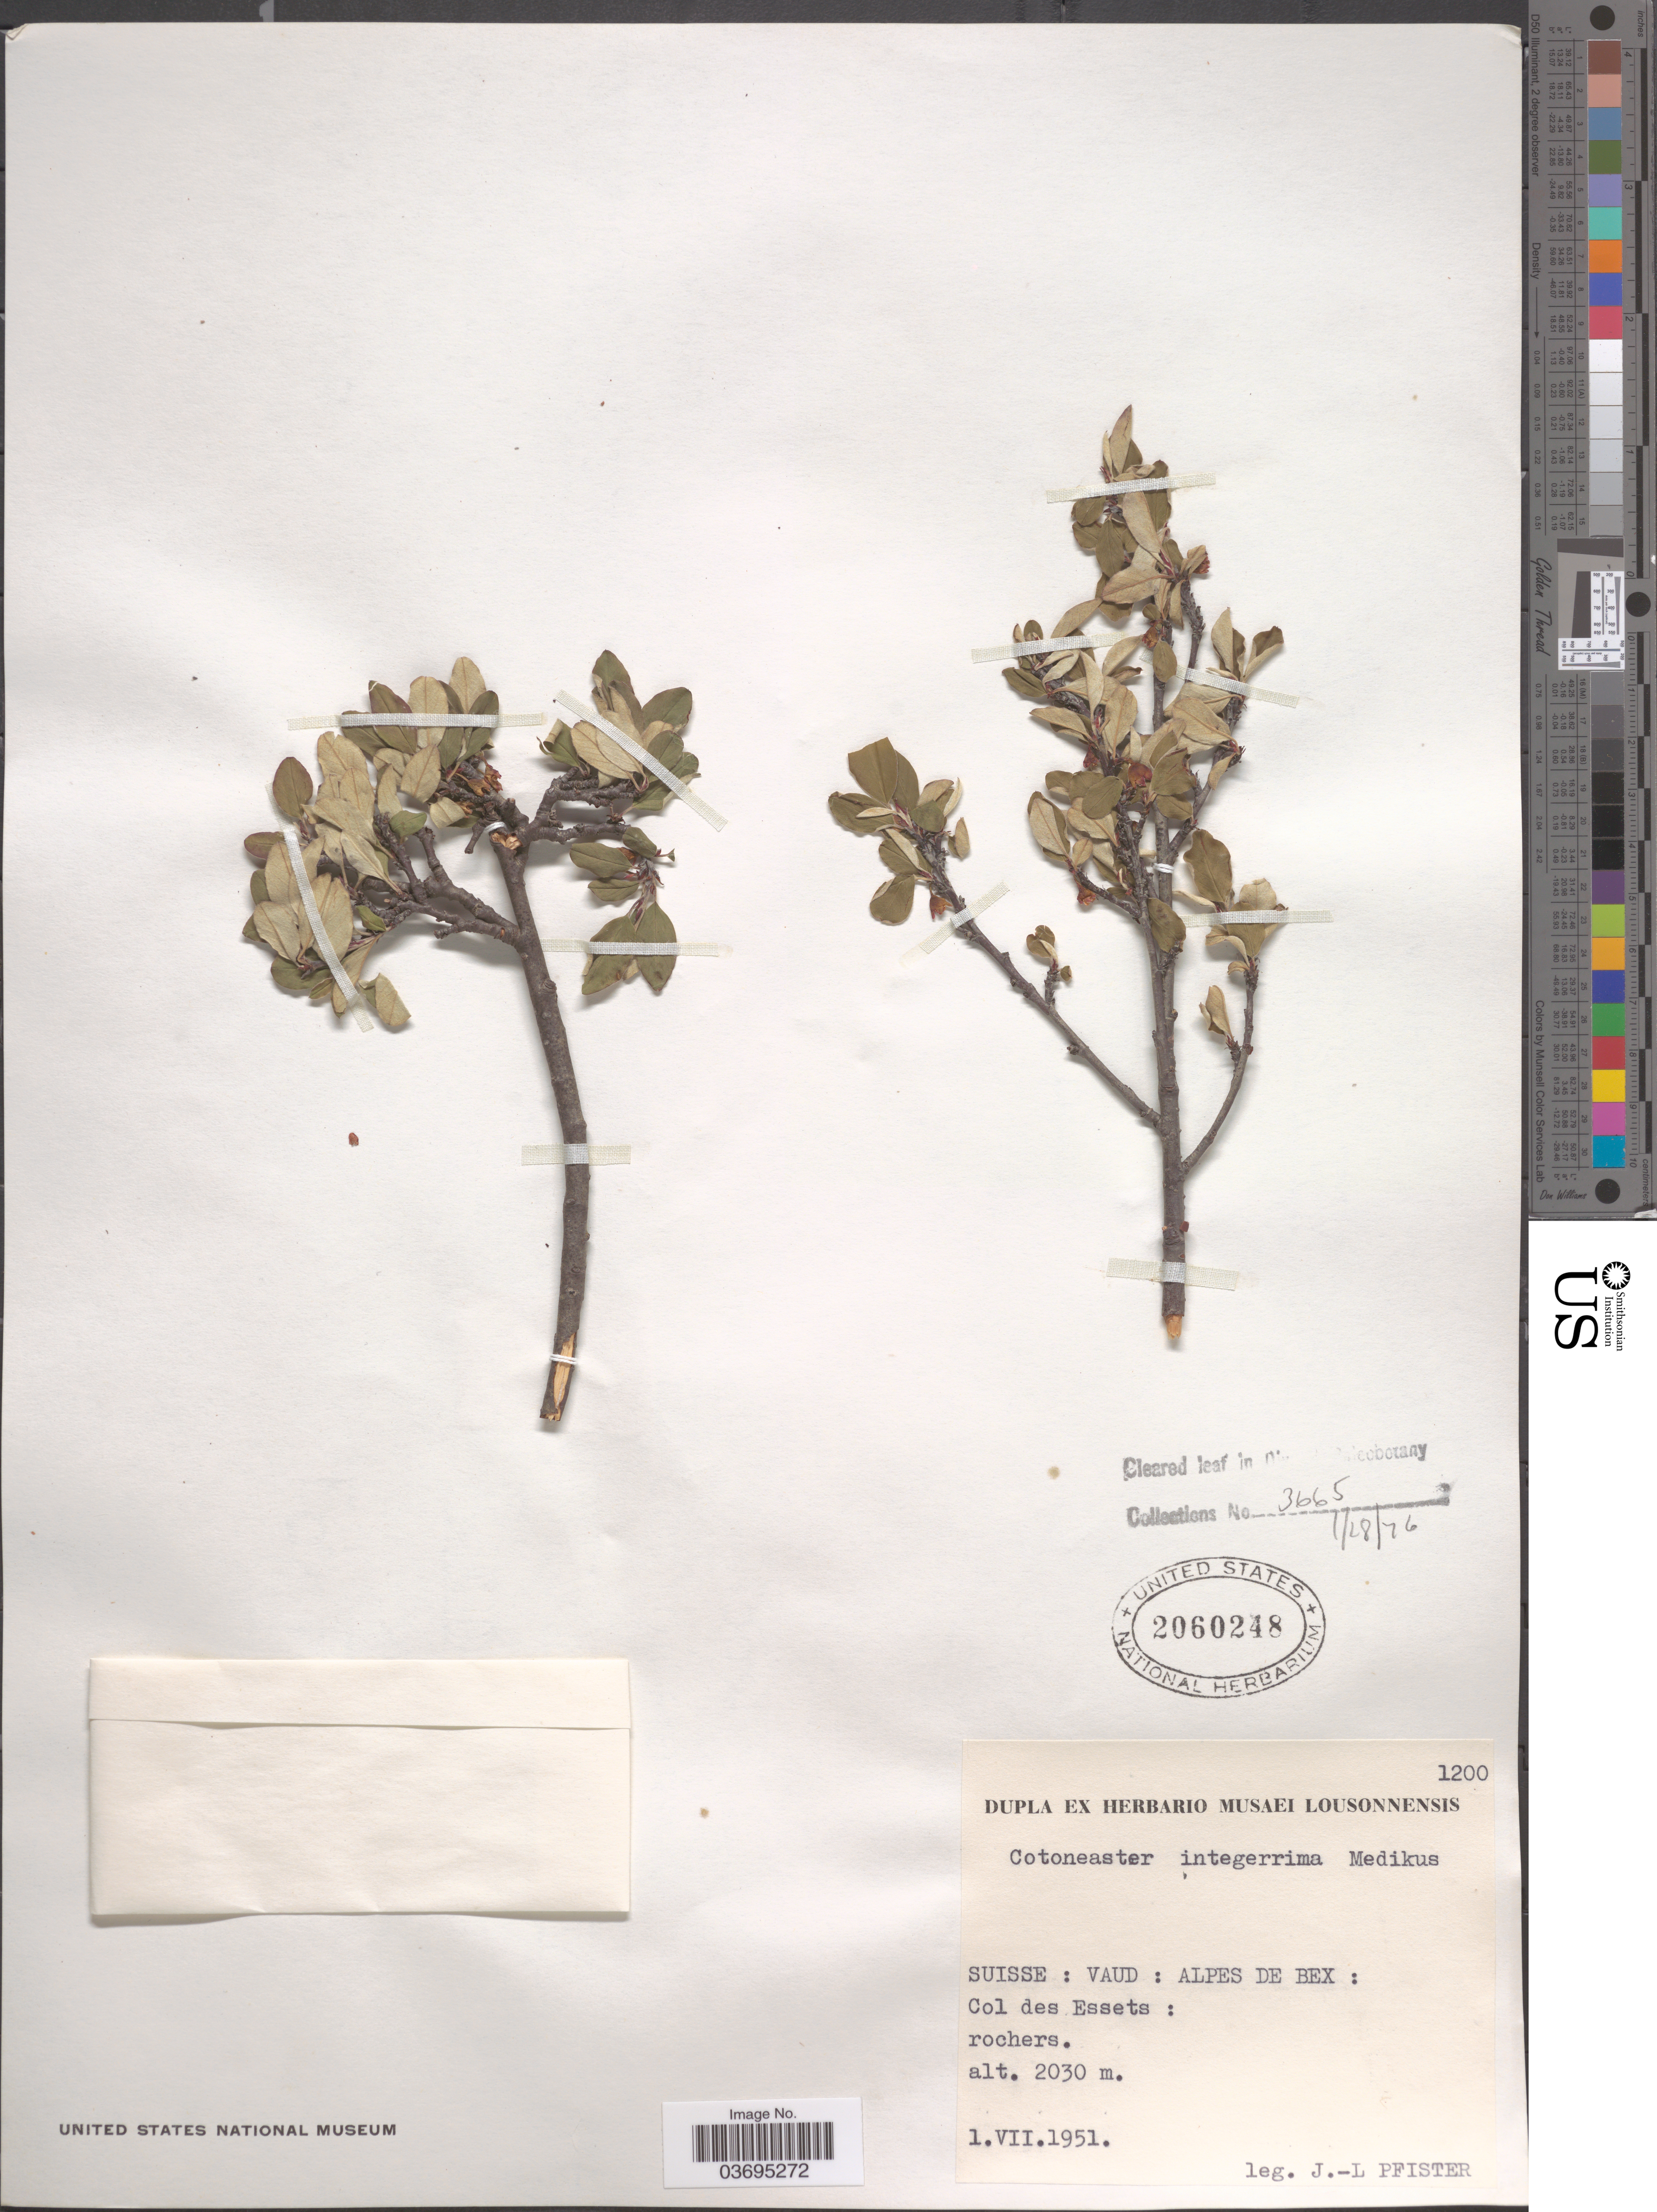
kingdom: Plantae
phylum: Tracheophyta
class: Magnoliopsida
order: Rosales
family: Rosaceae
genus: Cotoneaster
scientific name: Cotoneaster integerrimus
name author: Medik.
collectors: J. Pfister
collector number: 1200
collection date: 1951-07-01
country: Switzerland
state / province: Vaud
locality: Suisse: Alpes de Bex: Col des Essets.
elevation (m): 2030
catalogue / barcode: US 2060248